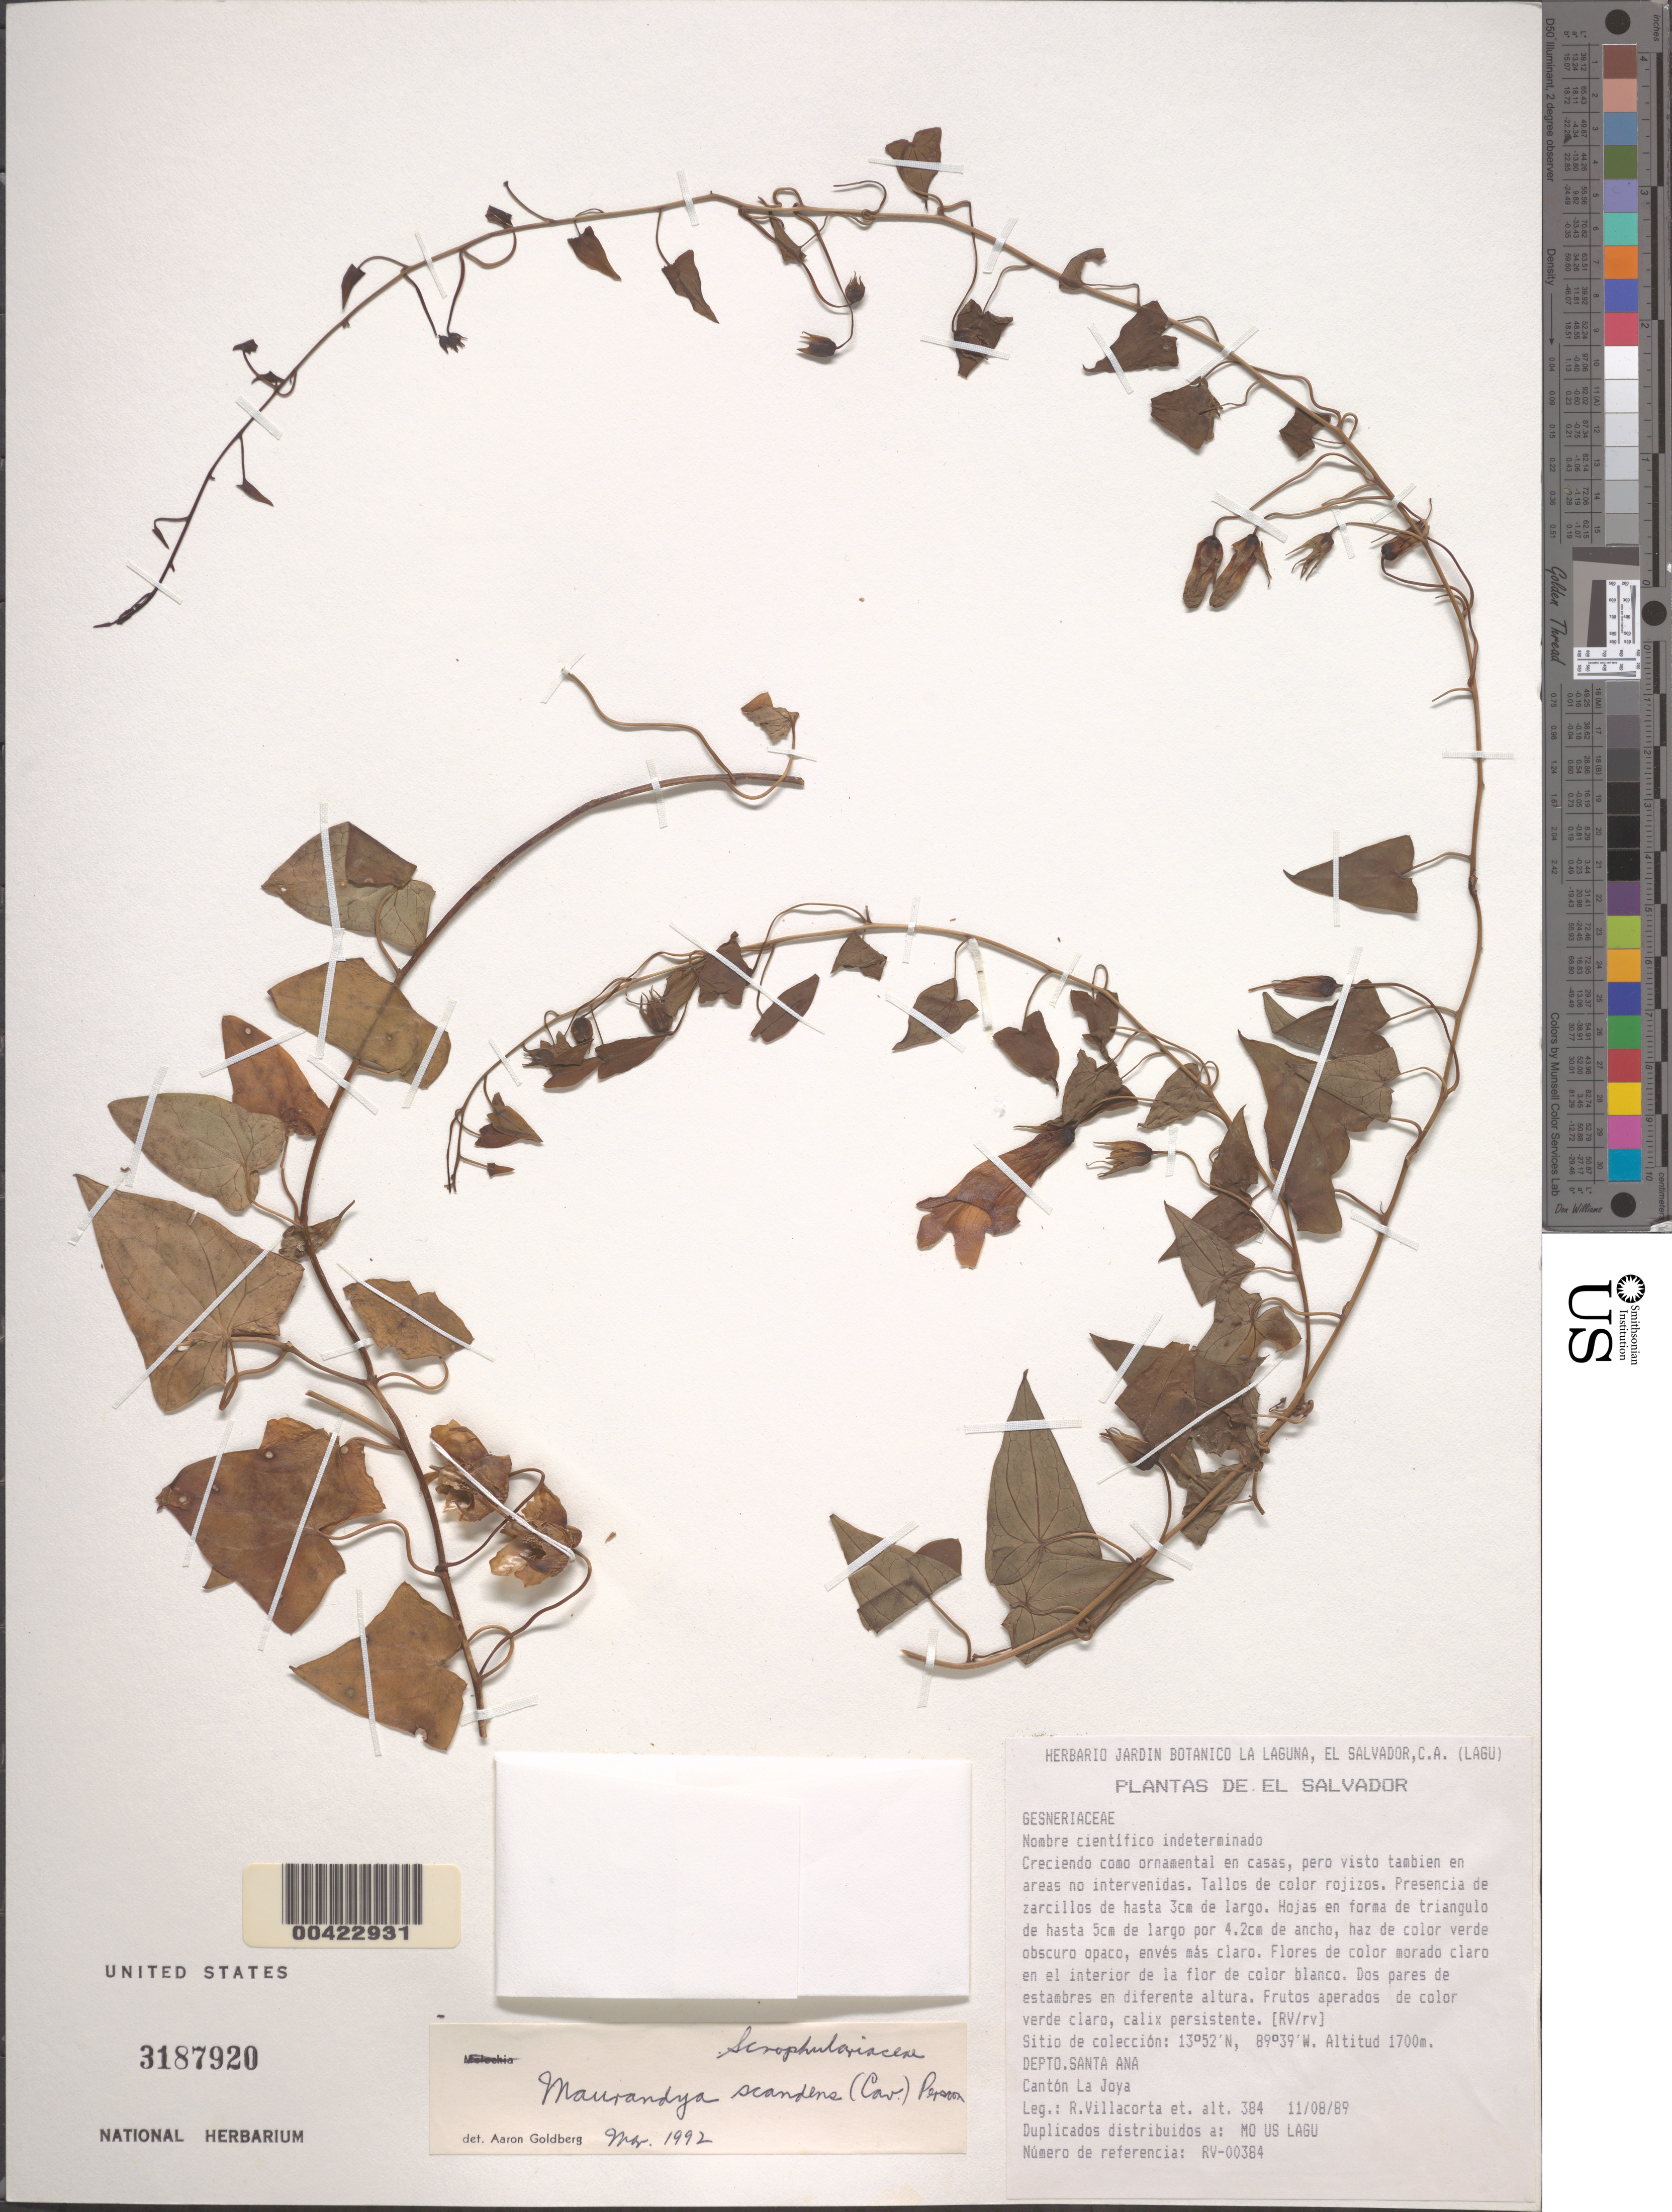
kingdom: Plantae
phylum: Tracheophyta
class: Magnoliopsida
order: Lamiales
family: Plantaginaceae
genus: Maurandya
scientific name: Maurandya scandens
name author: (Cav.) Pers.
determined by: Goldberg, Aaron, (US), NMNH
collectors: R. Villacorta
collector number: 384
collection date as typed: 11 Aug 1989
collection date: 1989-08-11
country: El Salvador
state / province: Santa Ana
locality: Canton la joya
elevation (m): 1700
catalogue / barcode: US 3187920